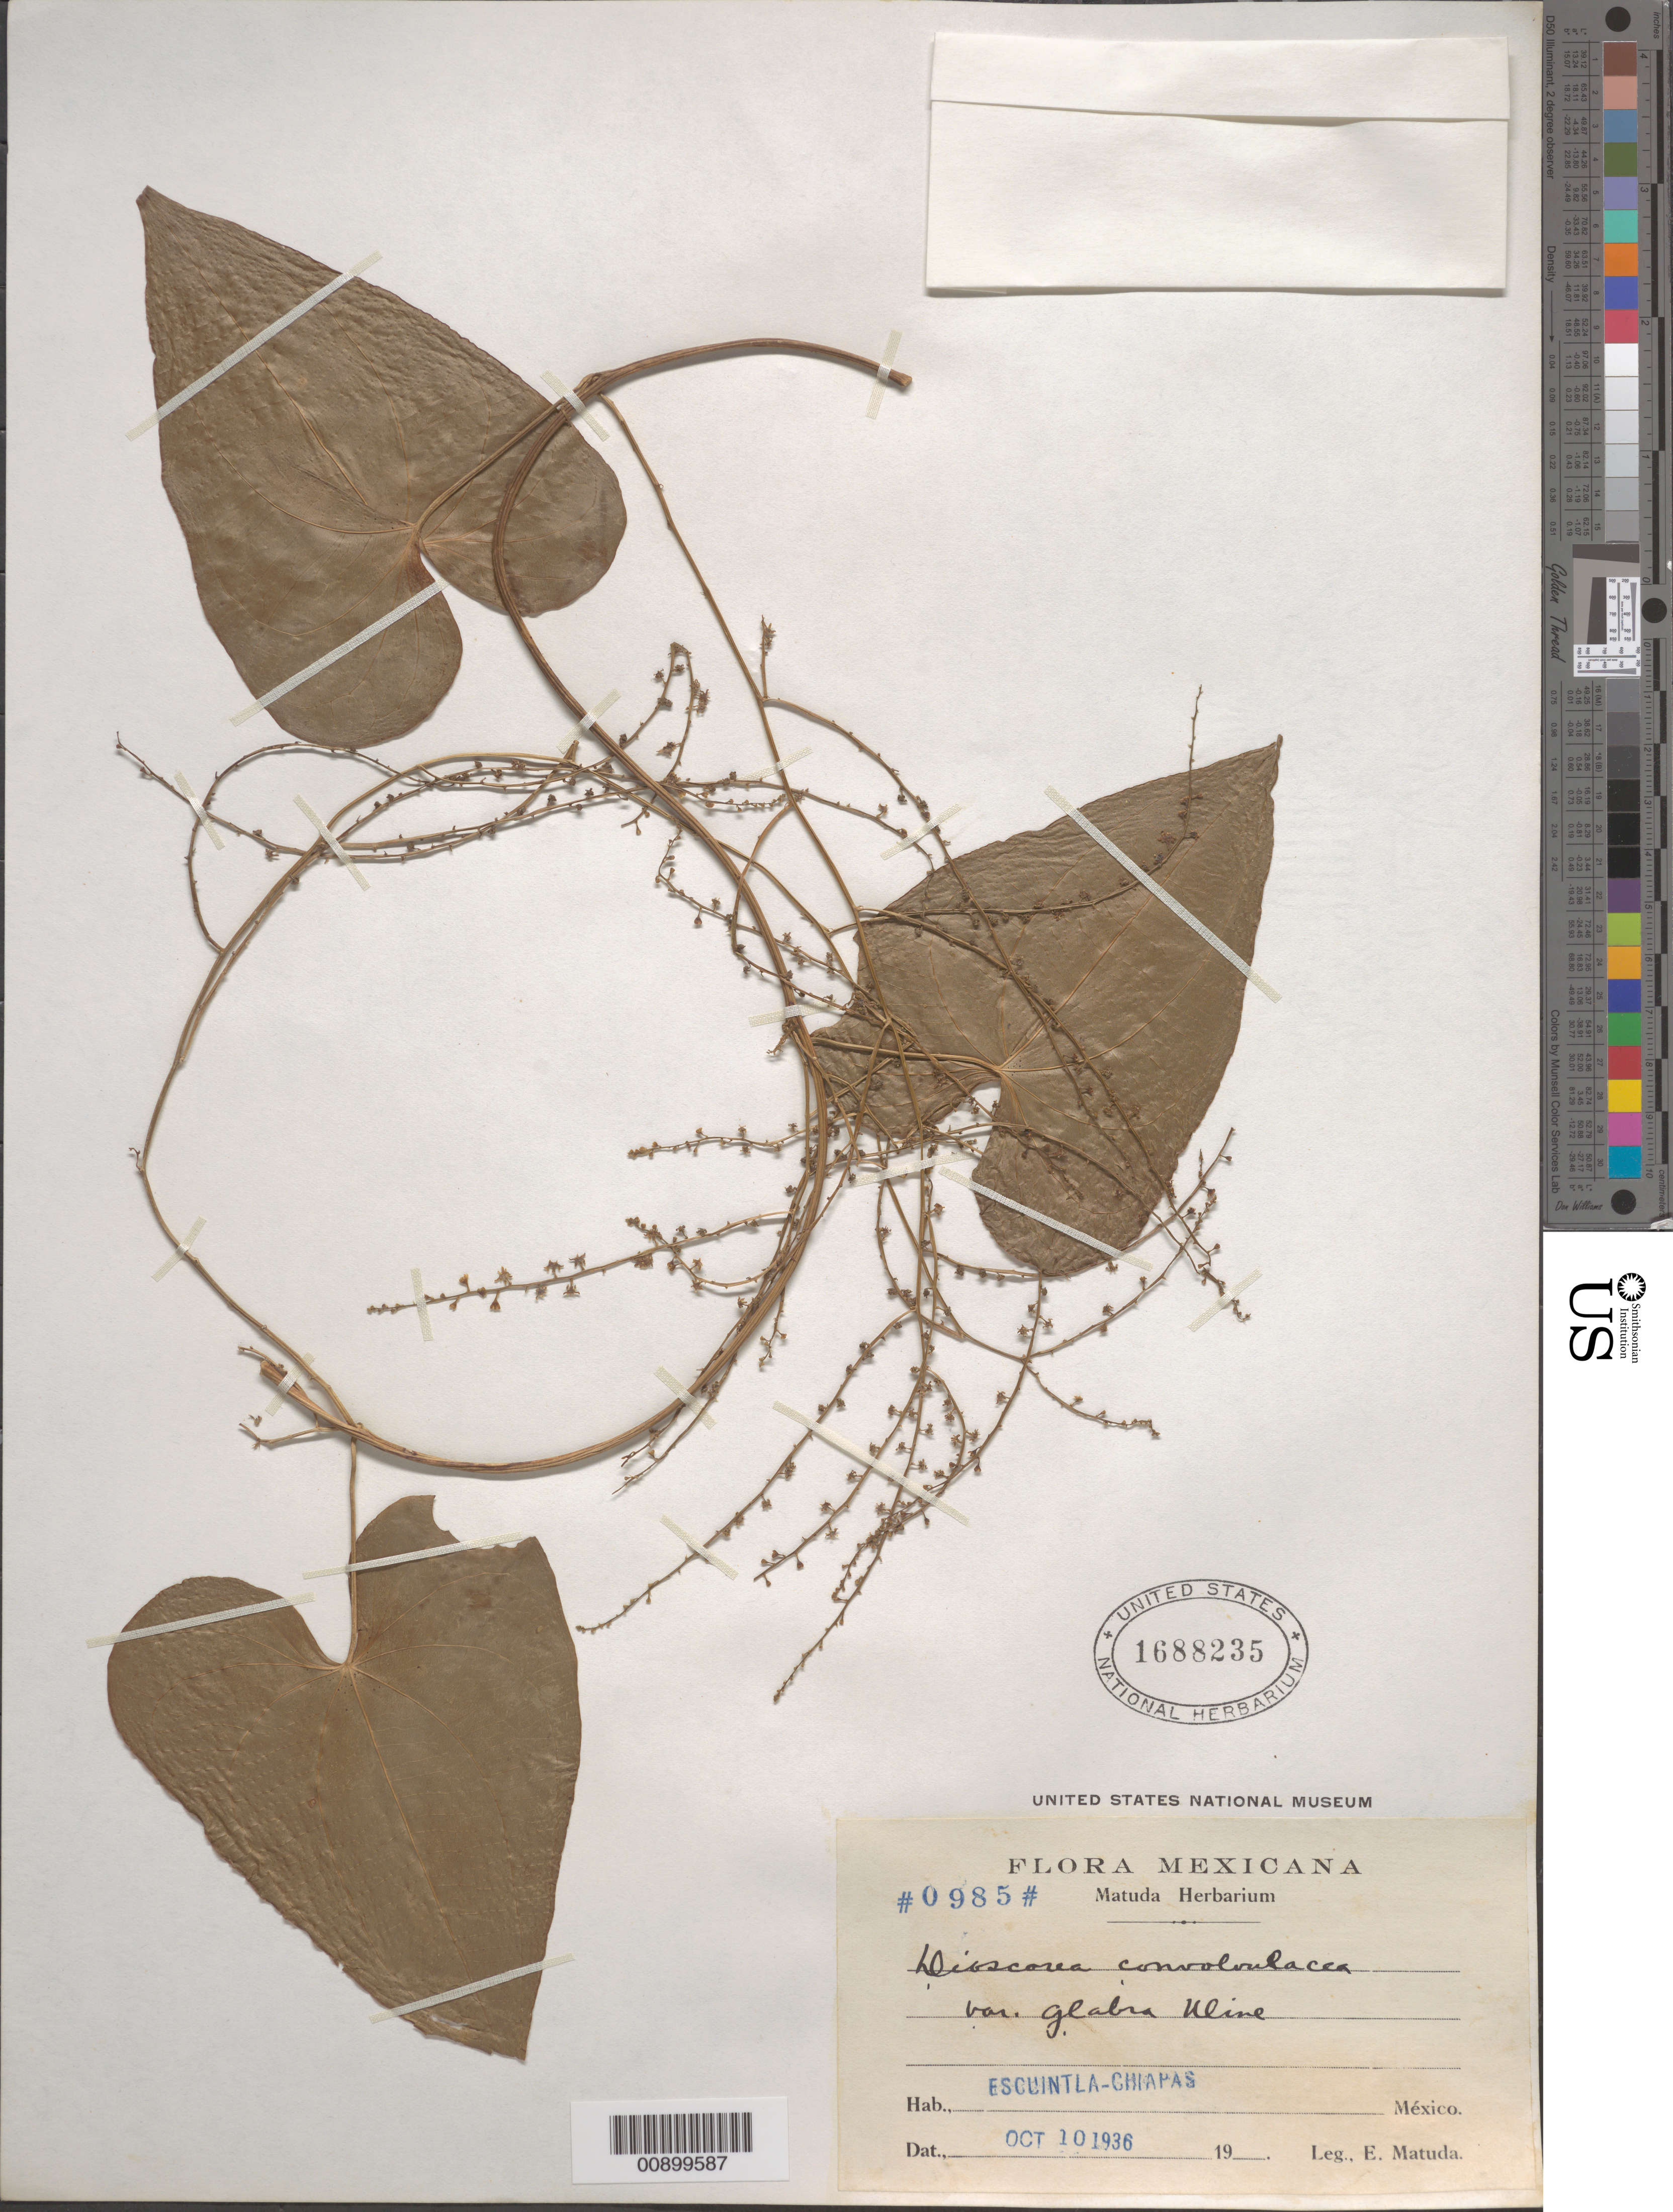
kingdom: Plantae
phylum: Tracheophyta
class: Liliopsida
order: Dioscoreales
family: Dioscoreaceae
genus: Dioscorea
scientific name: Dioscorea convolvulacea var. glabra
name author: (Hemsl.) Uline ex R. Knuth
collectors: E. Matuda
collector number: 0985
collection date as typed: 10 Oct 1936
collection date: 1936-10-10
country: Mexico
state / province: Chiapas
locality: Escuintla, Chiapas.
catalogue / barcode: US 1688235